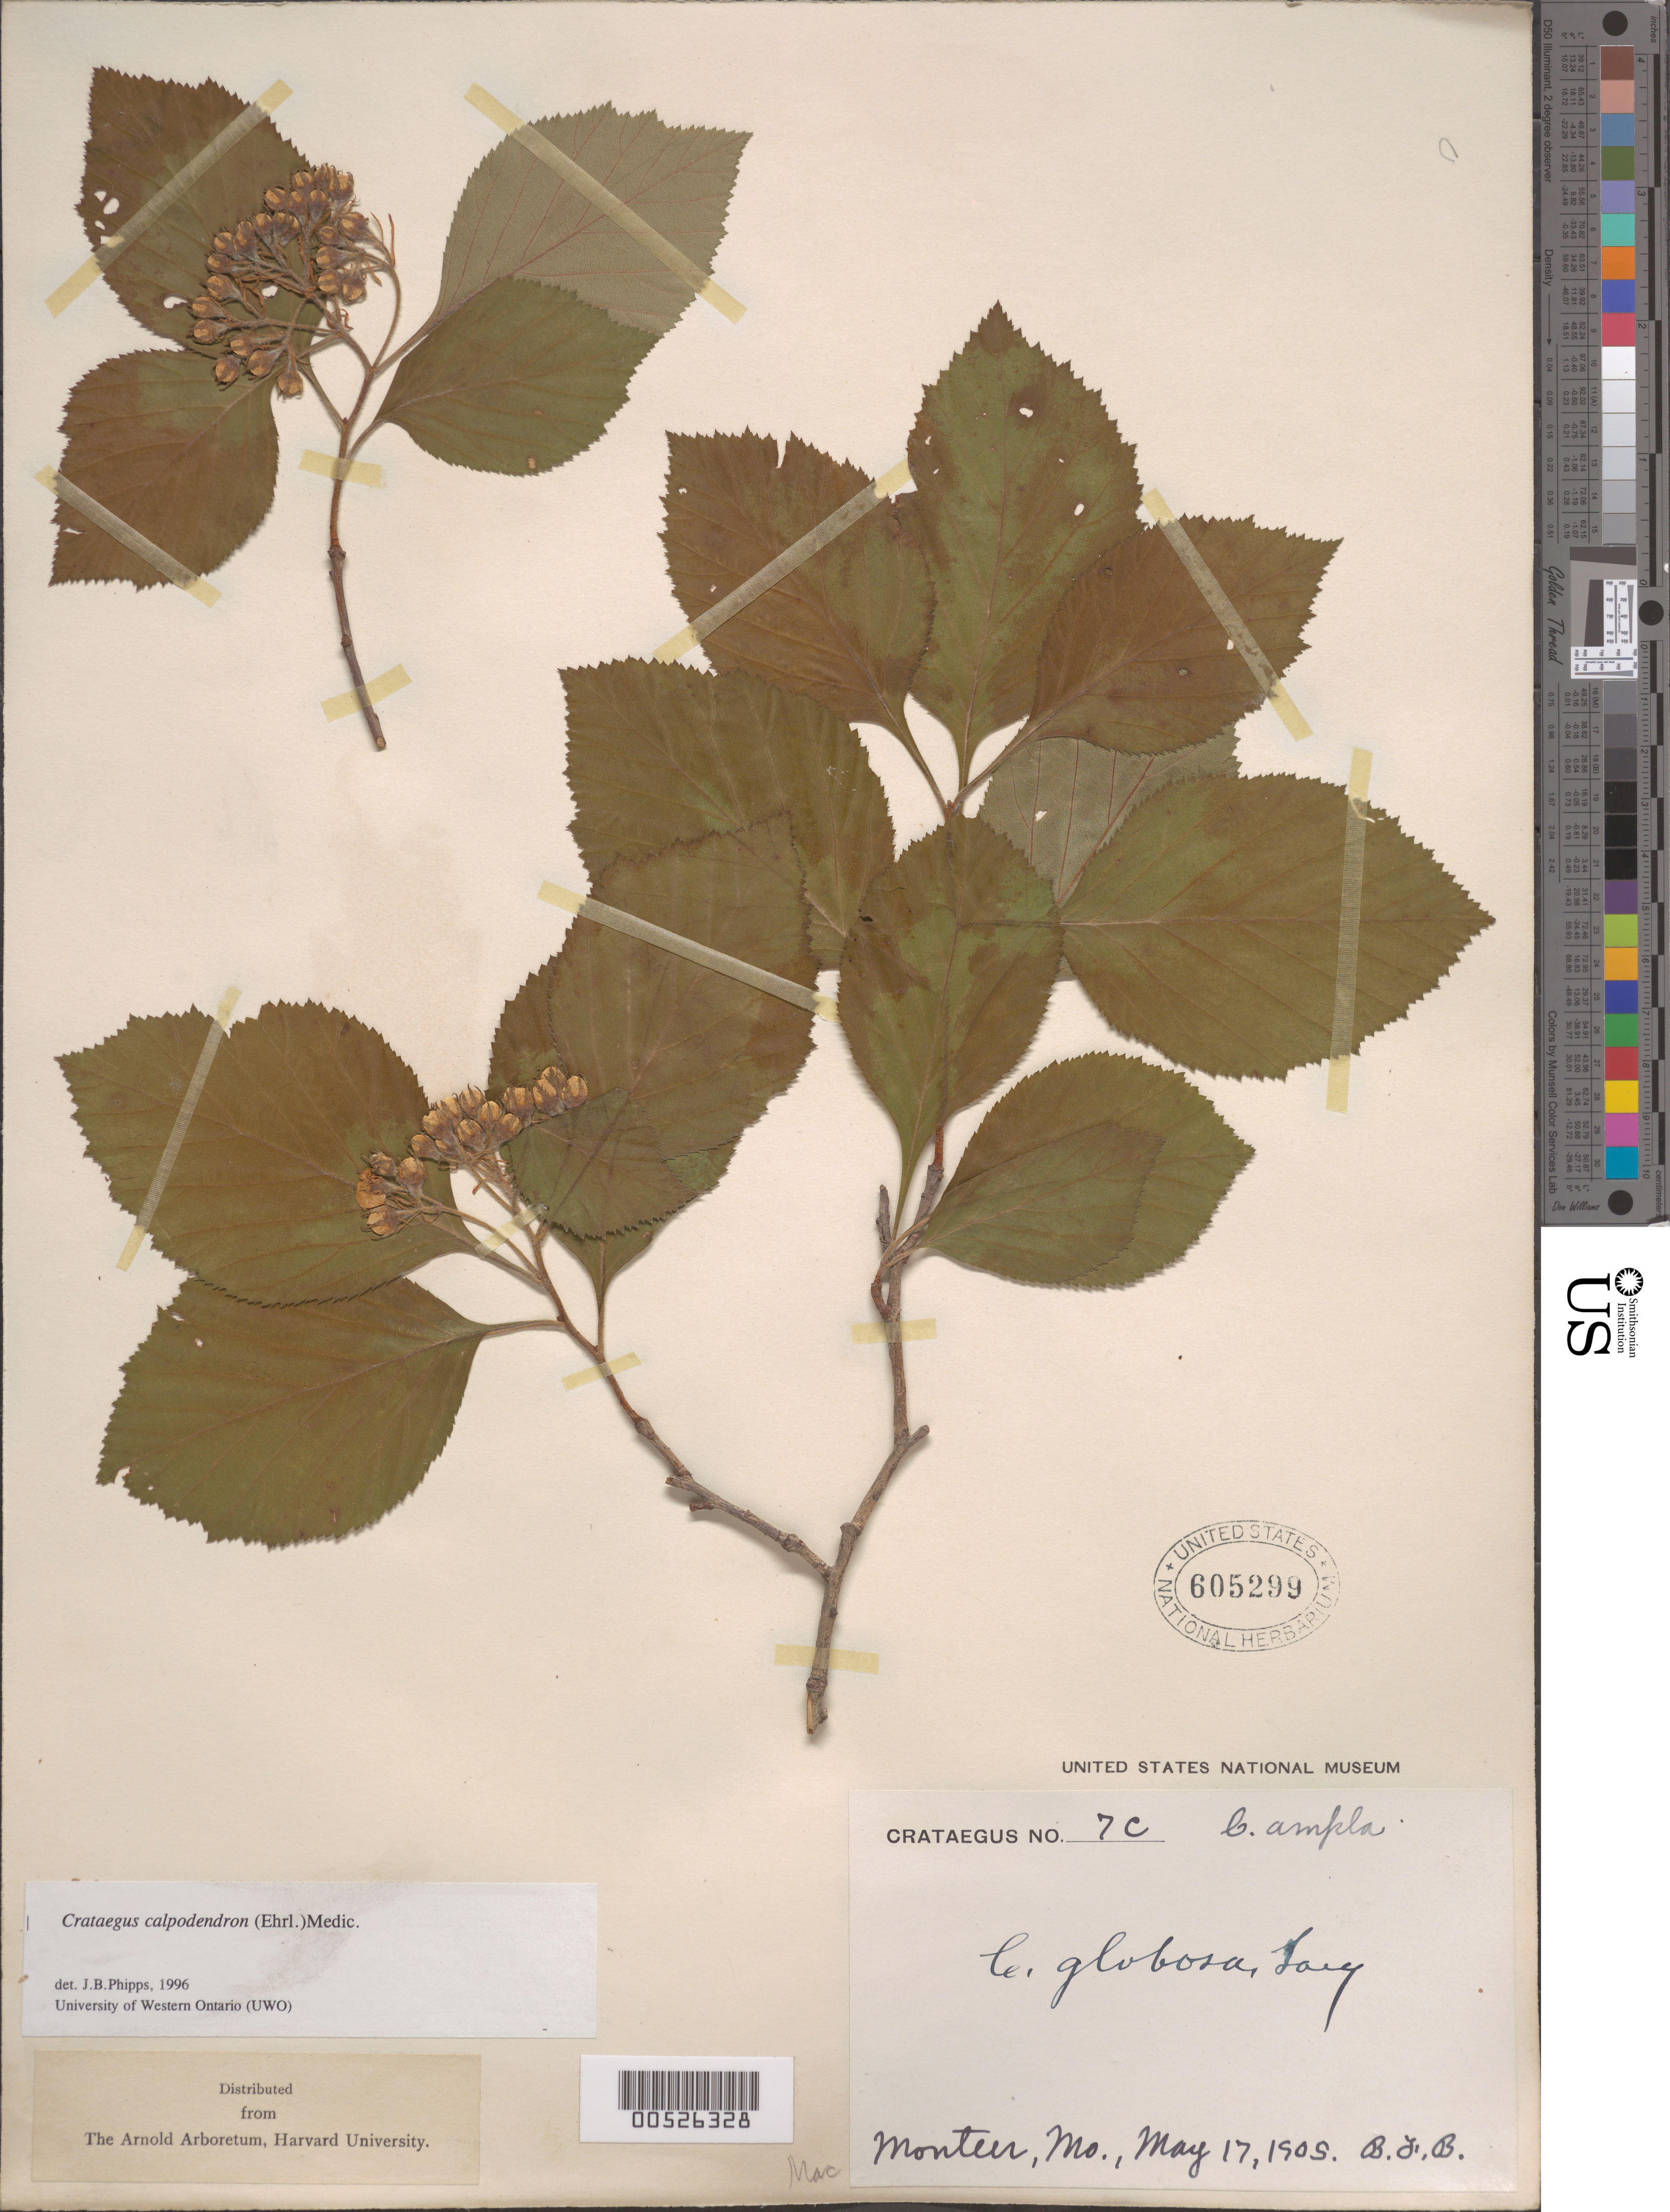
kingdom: Plantae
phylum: Tracheophyta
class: Magnoliopsida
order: Rosales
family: Rosaceae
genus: Crataegus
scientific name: Crataegus calpodendron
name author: (Ehrh.) Medik.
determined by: Phipps, James B., (UWO), University of Western Ontario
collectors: B. F. Bush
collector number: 7C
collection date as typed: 17 May 1905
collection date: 1905-05-17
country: United States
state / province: Missouri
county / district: Shannon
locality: Monteer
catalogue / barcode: US 605299